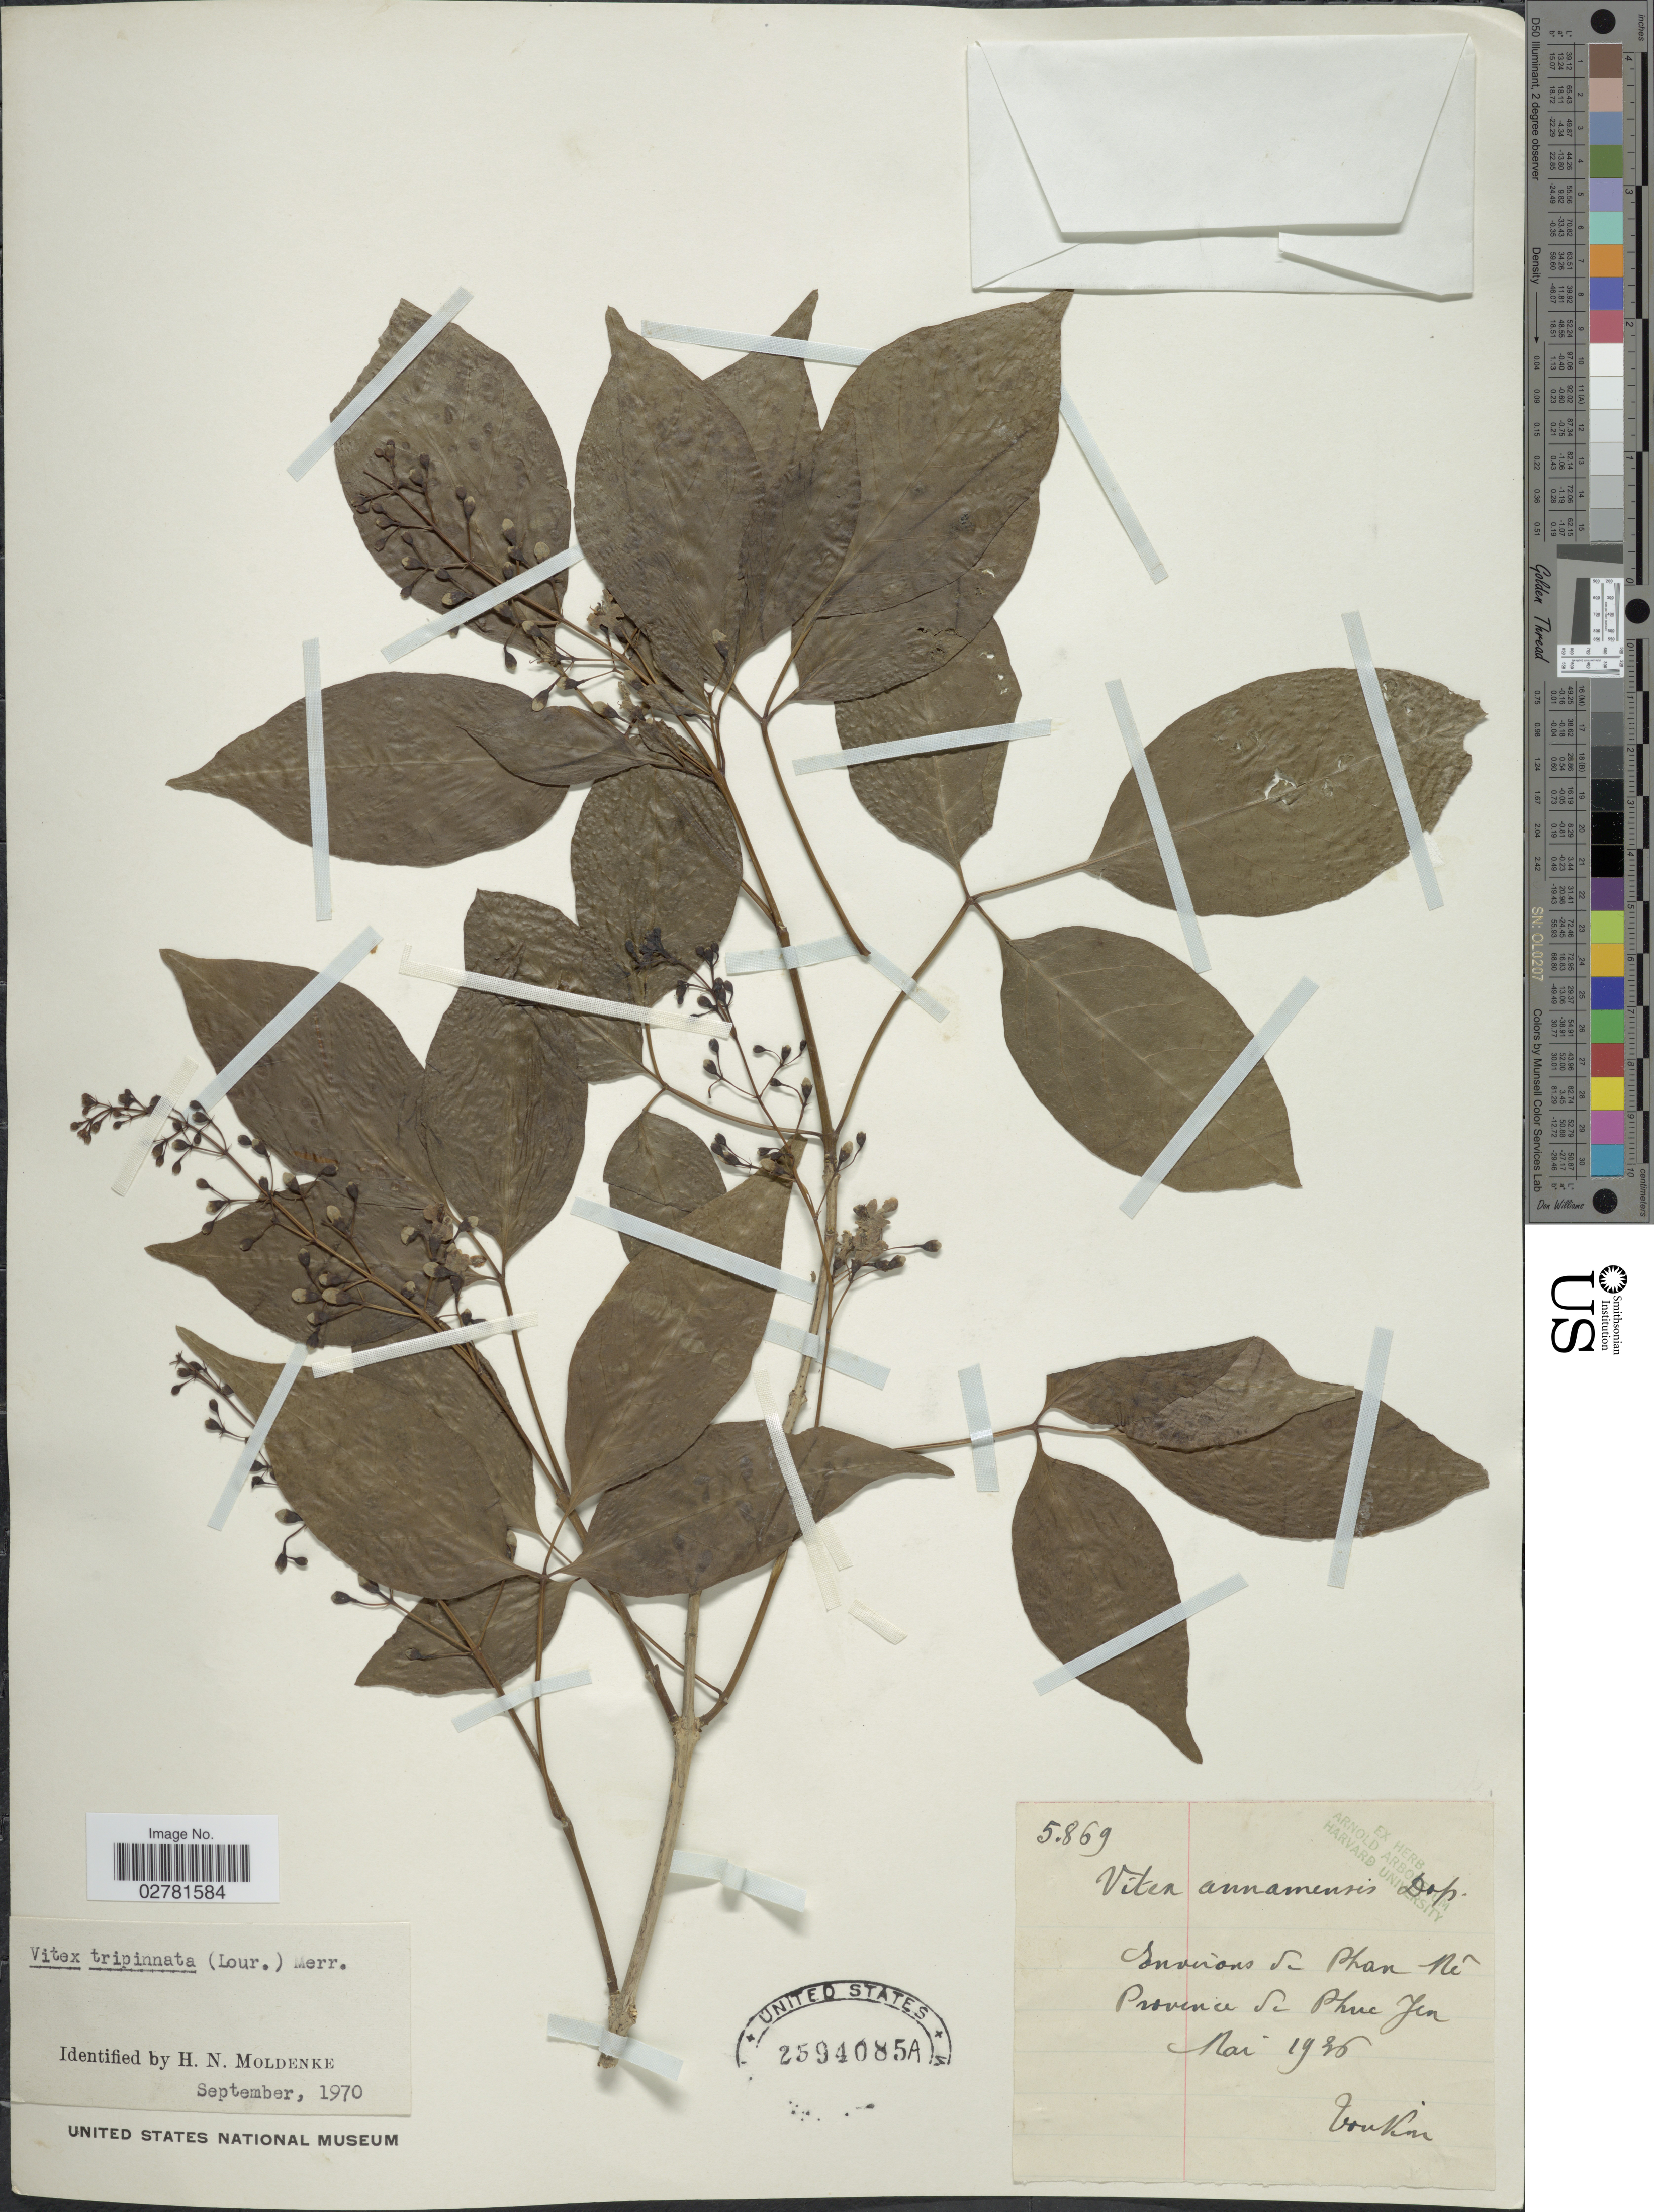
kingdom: Plantae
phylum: Tracheophyta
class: Magnoliopsida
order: Lamiales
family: Lamiaceae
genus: Vitex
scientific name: Vitex tripinnata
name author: (Lour.) Merr.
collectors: A. Petelot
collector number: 5869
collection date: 1936-05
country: Vietnam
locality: Tonkin. Environs de Phan Né. Province de Phuc Jen.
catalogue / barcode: US 2594085A